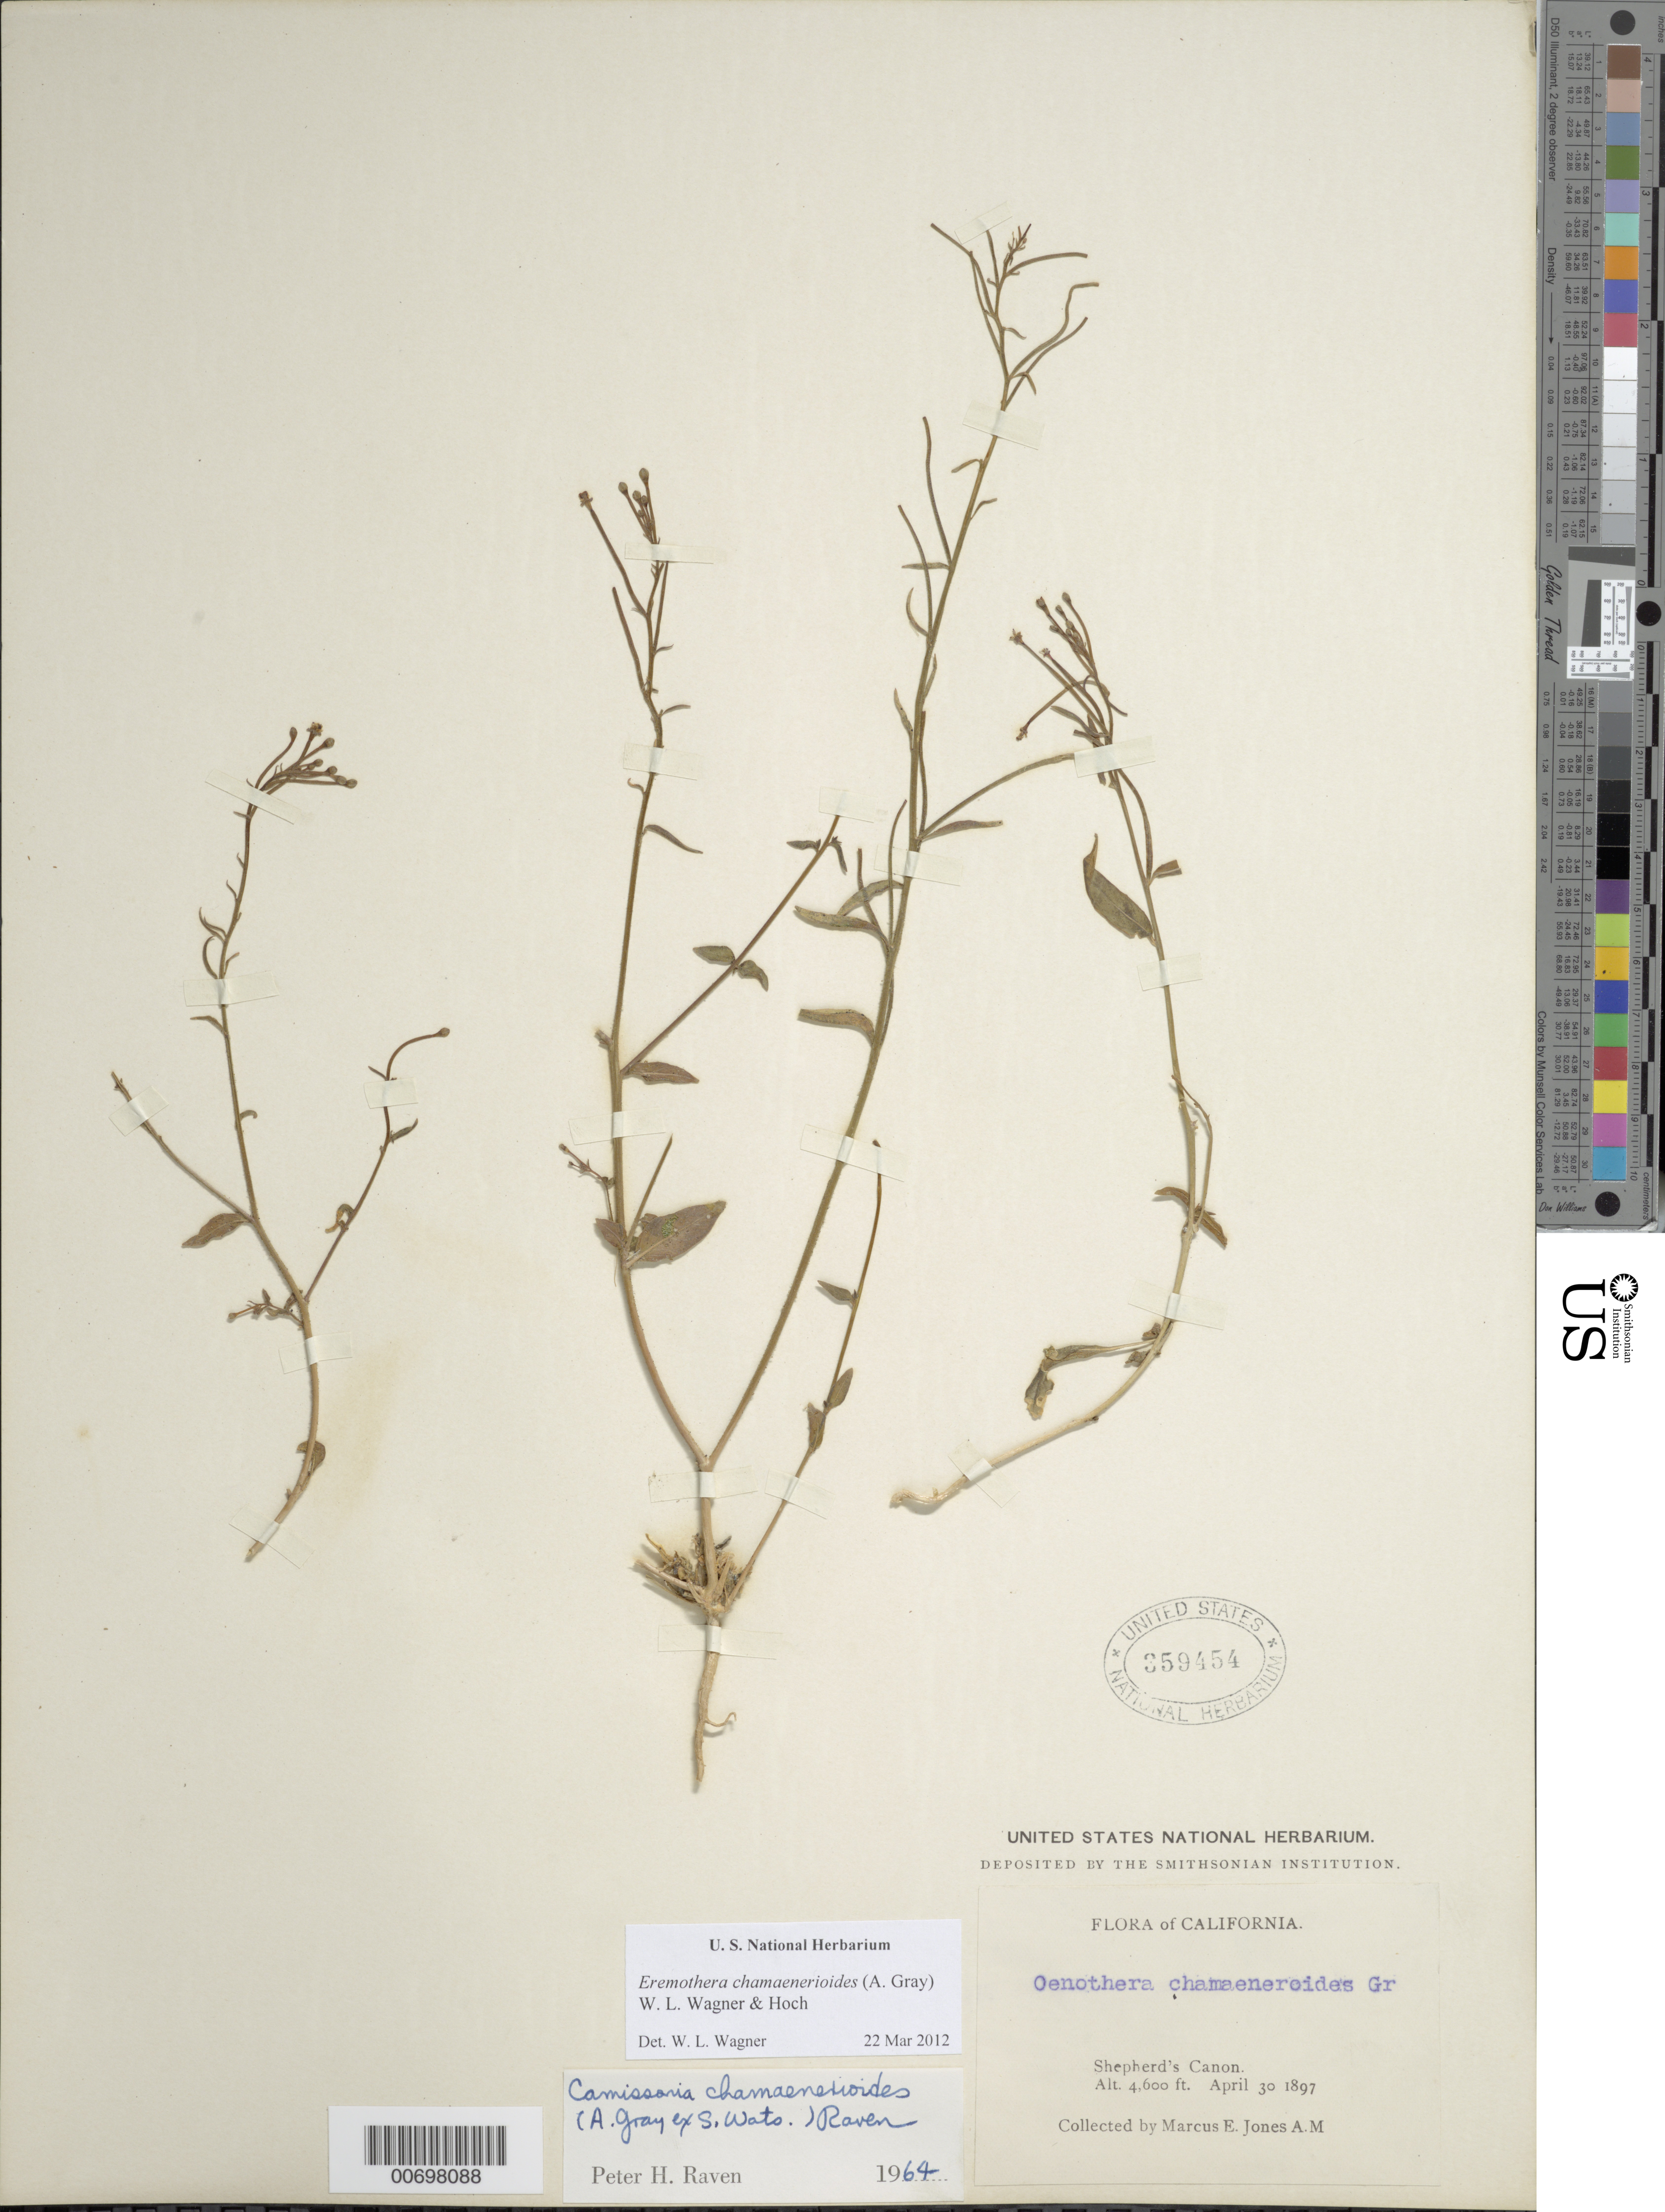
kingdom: Plantae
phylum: Tracheophyta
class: Magnoliopsida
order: Myrtales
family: Onagraceae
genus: Eremothera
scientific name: Eremothera chamaenerioides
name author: (A. Gray) W.L. Wagner & Hoch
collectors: M. E. Jones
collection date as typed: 30 Apr 1897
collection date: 1897-04-30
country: United States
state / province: California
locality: Shepherd's Canon.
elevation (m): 1402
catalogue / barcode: US 359454